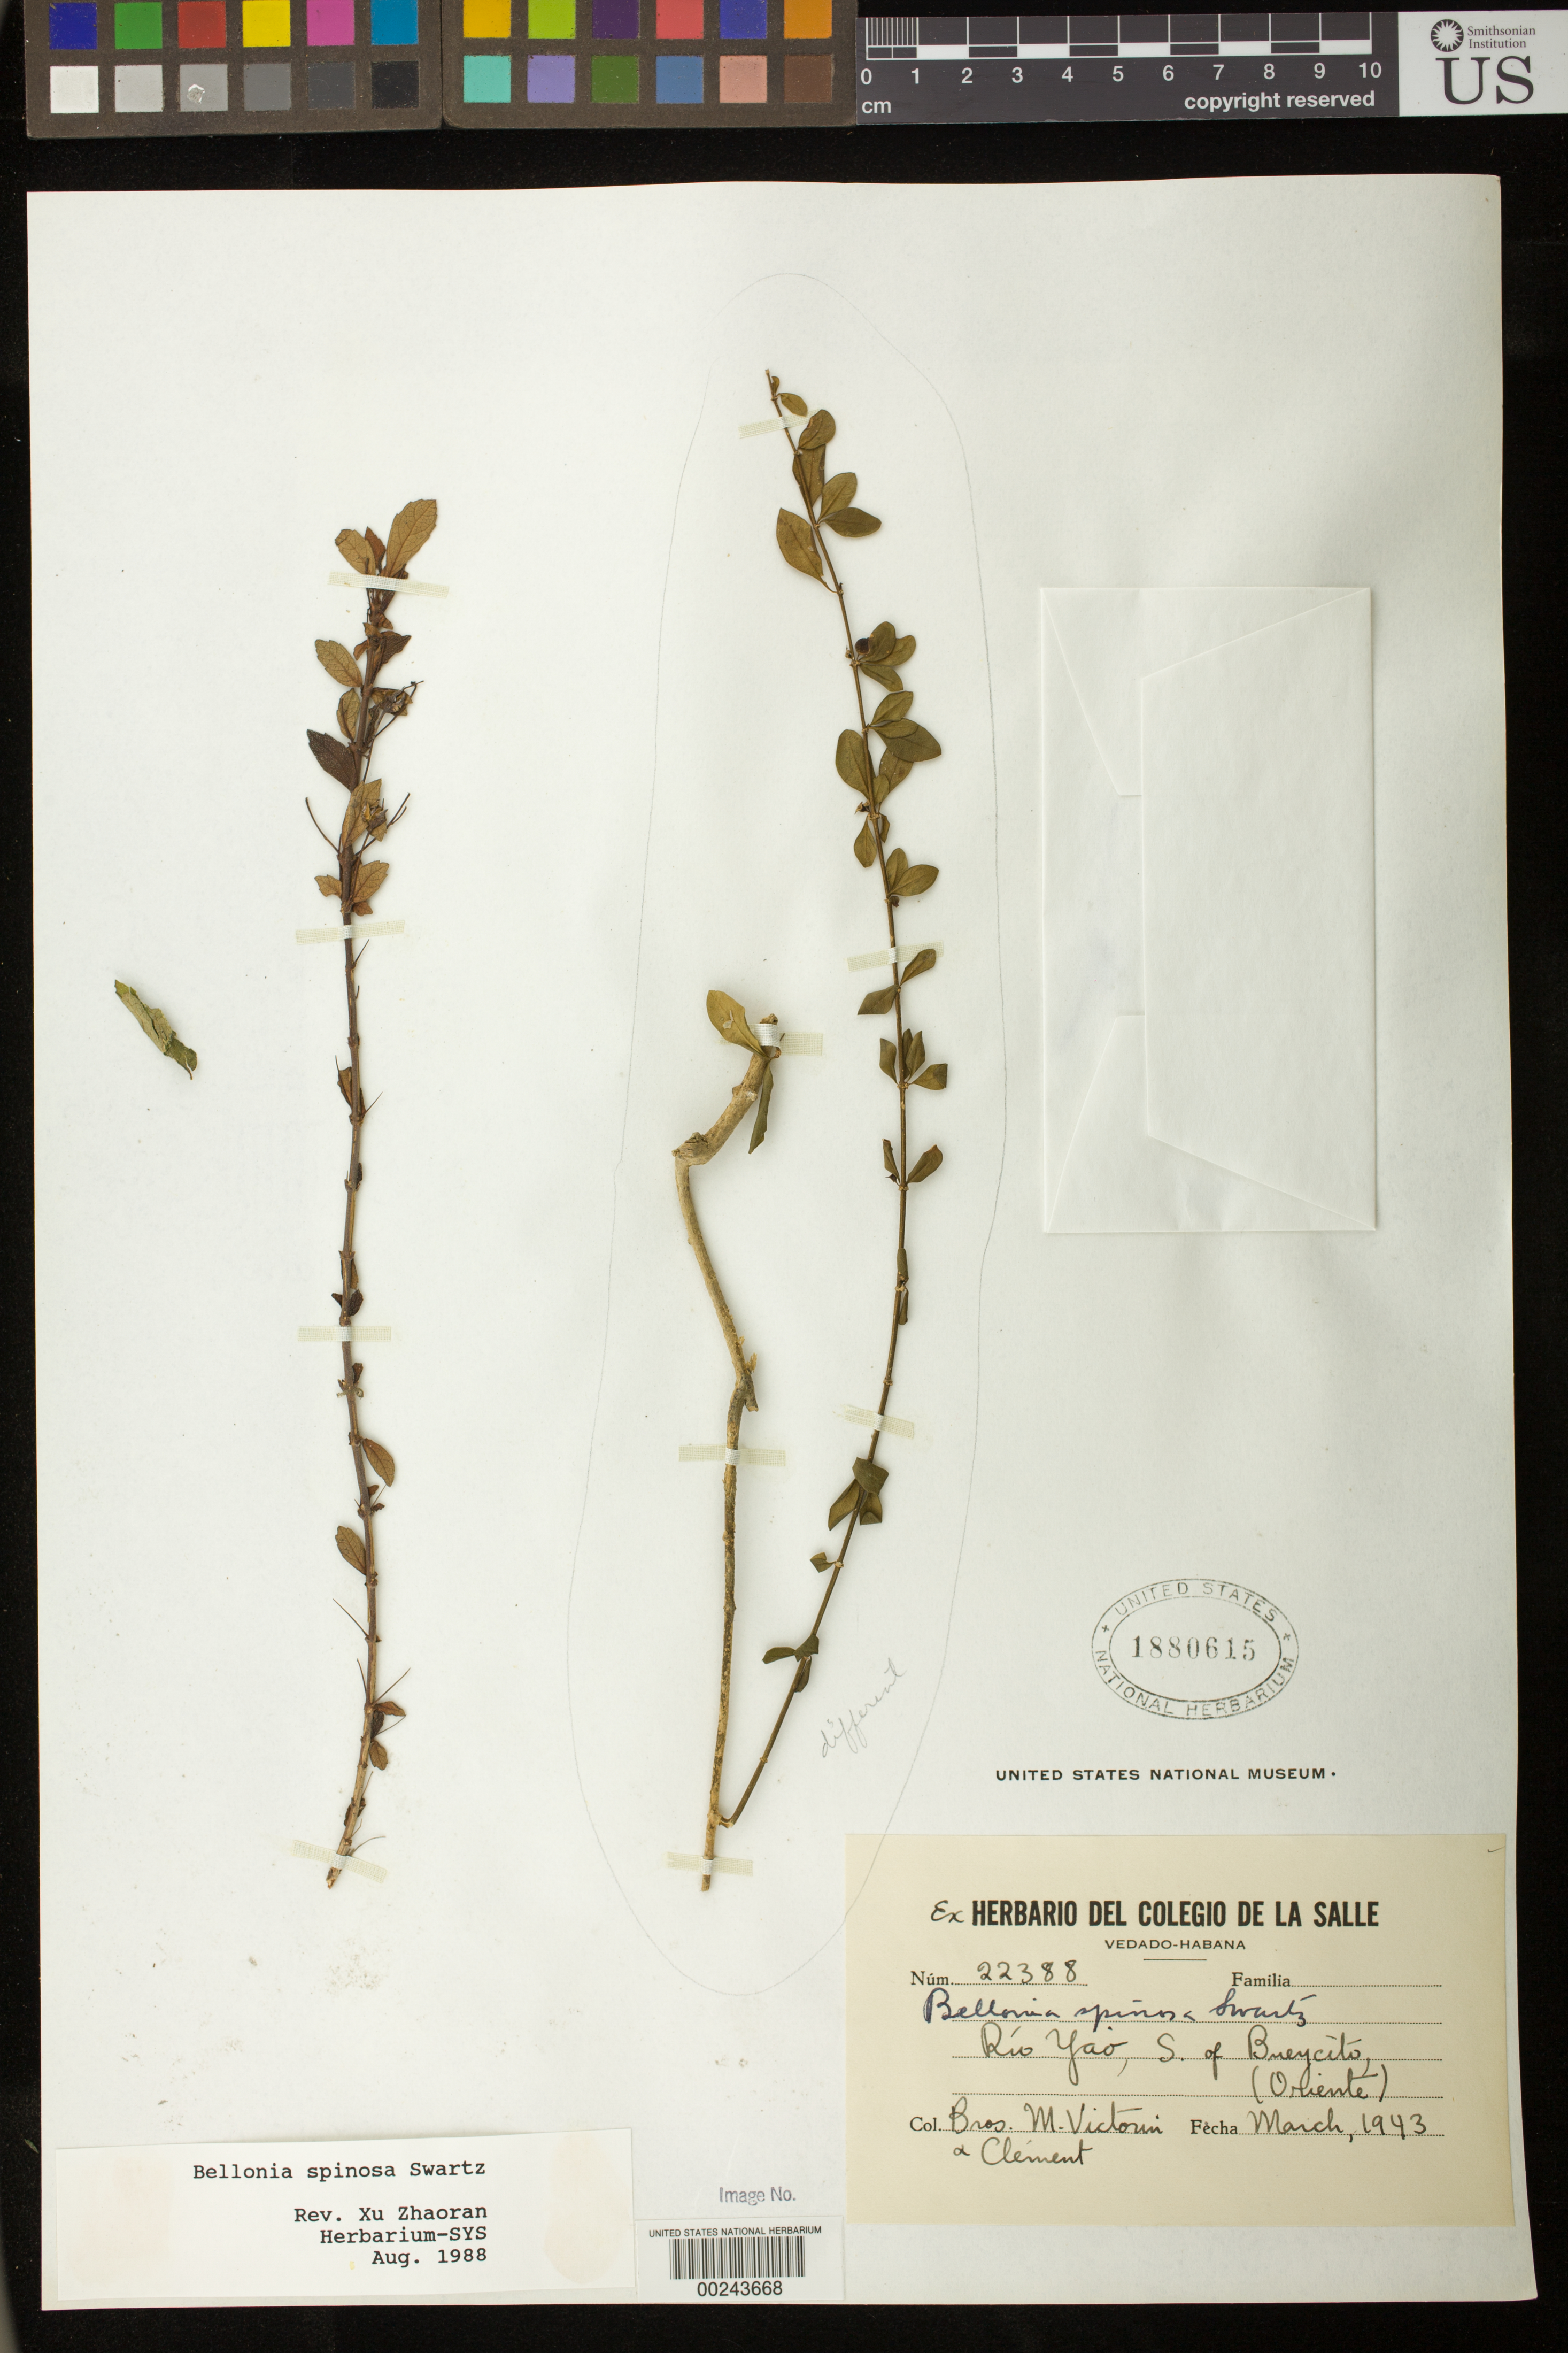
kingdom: Plantae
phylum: Tracheophyta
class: Magnoliopsida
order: Lamiales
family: Gesneriaceae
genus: Bellonia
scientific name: Bellonia spinosa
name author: Sw.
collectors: Fr. Marie-Victorin & Bro. Clemente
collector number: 22388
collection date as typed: Mar 1943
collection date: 1943-03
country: Cuba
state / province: Oriente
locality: Rio Yao, S of Bueycito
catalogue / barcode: US 1880615